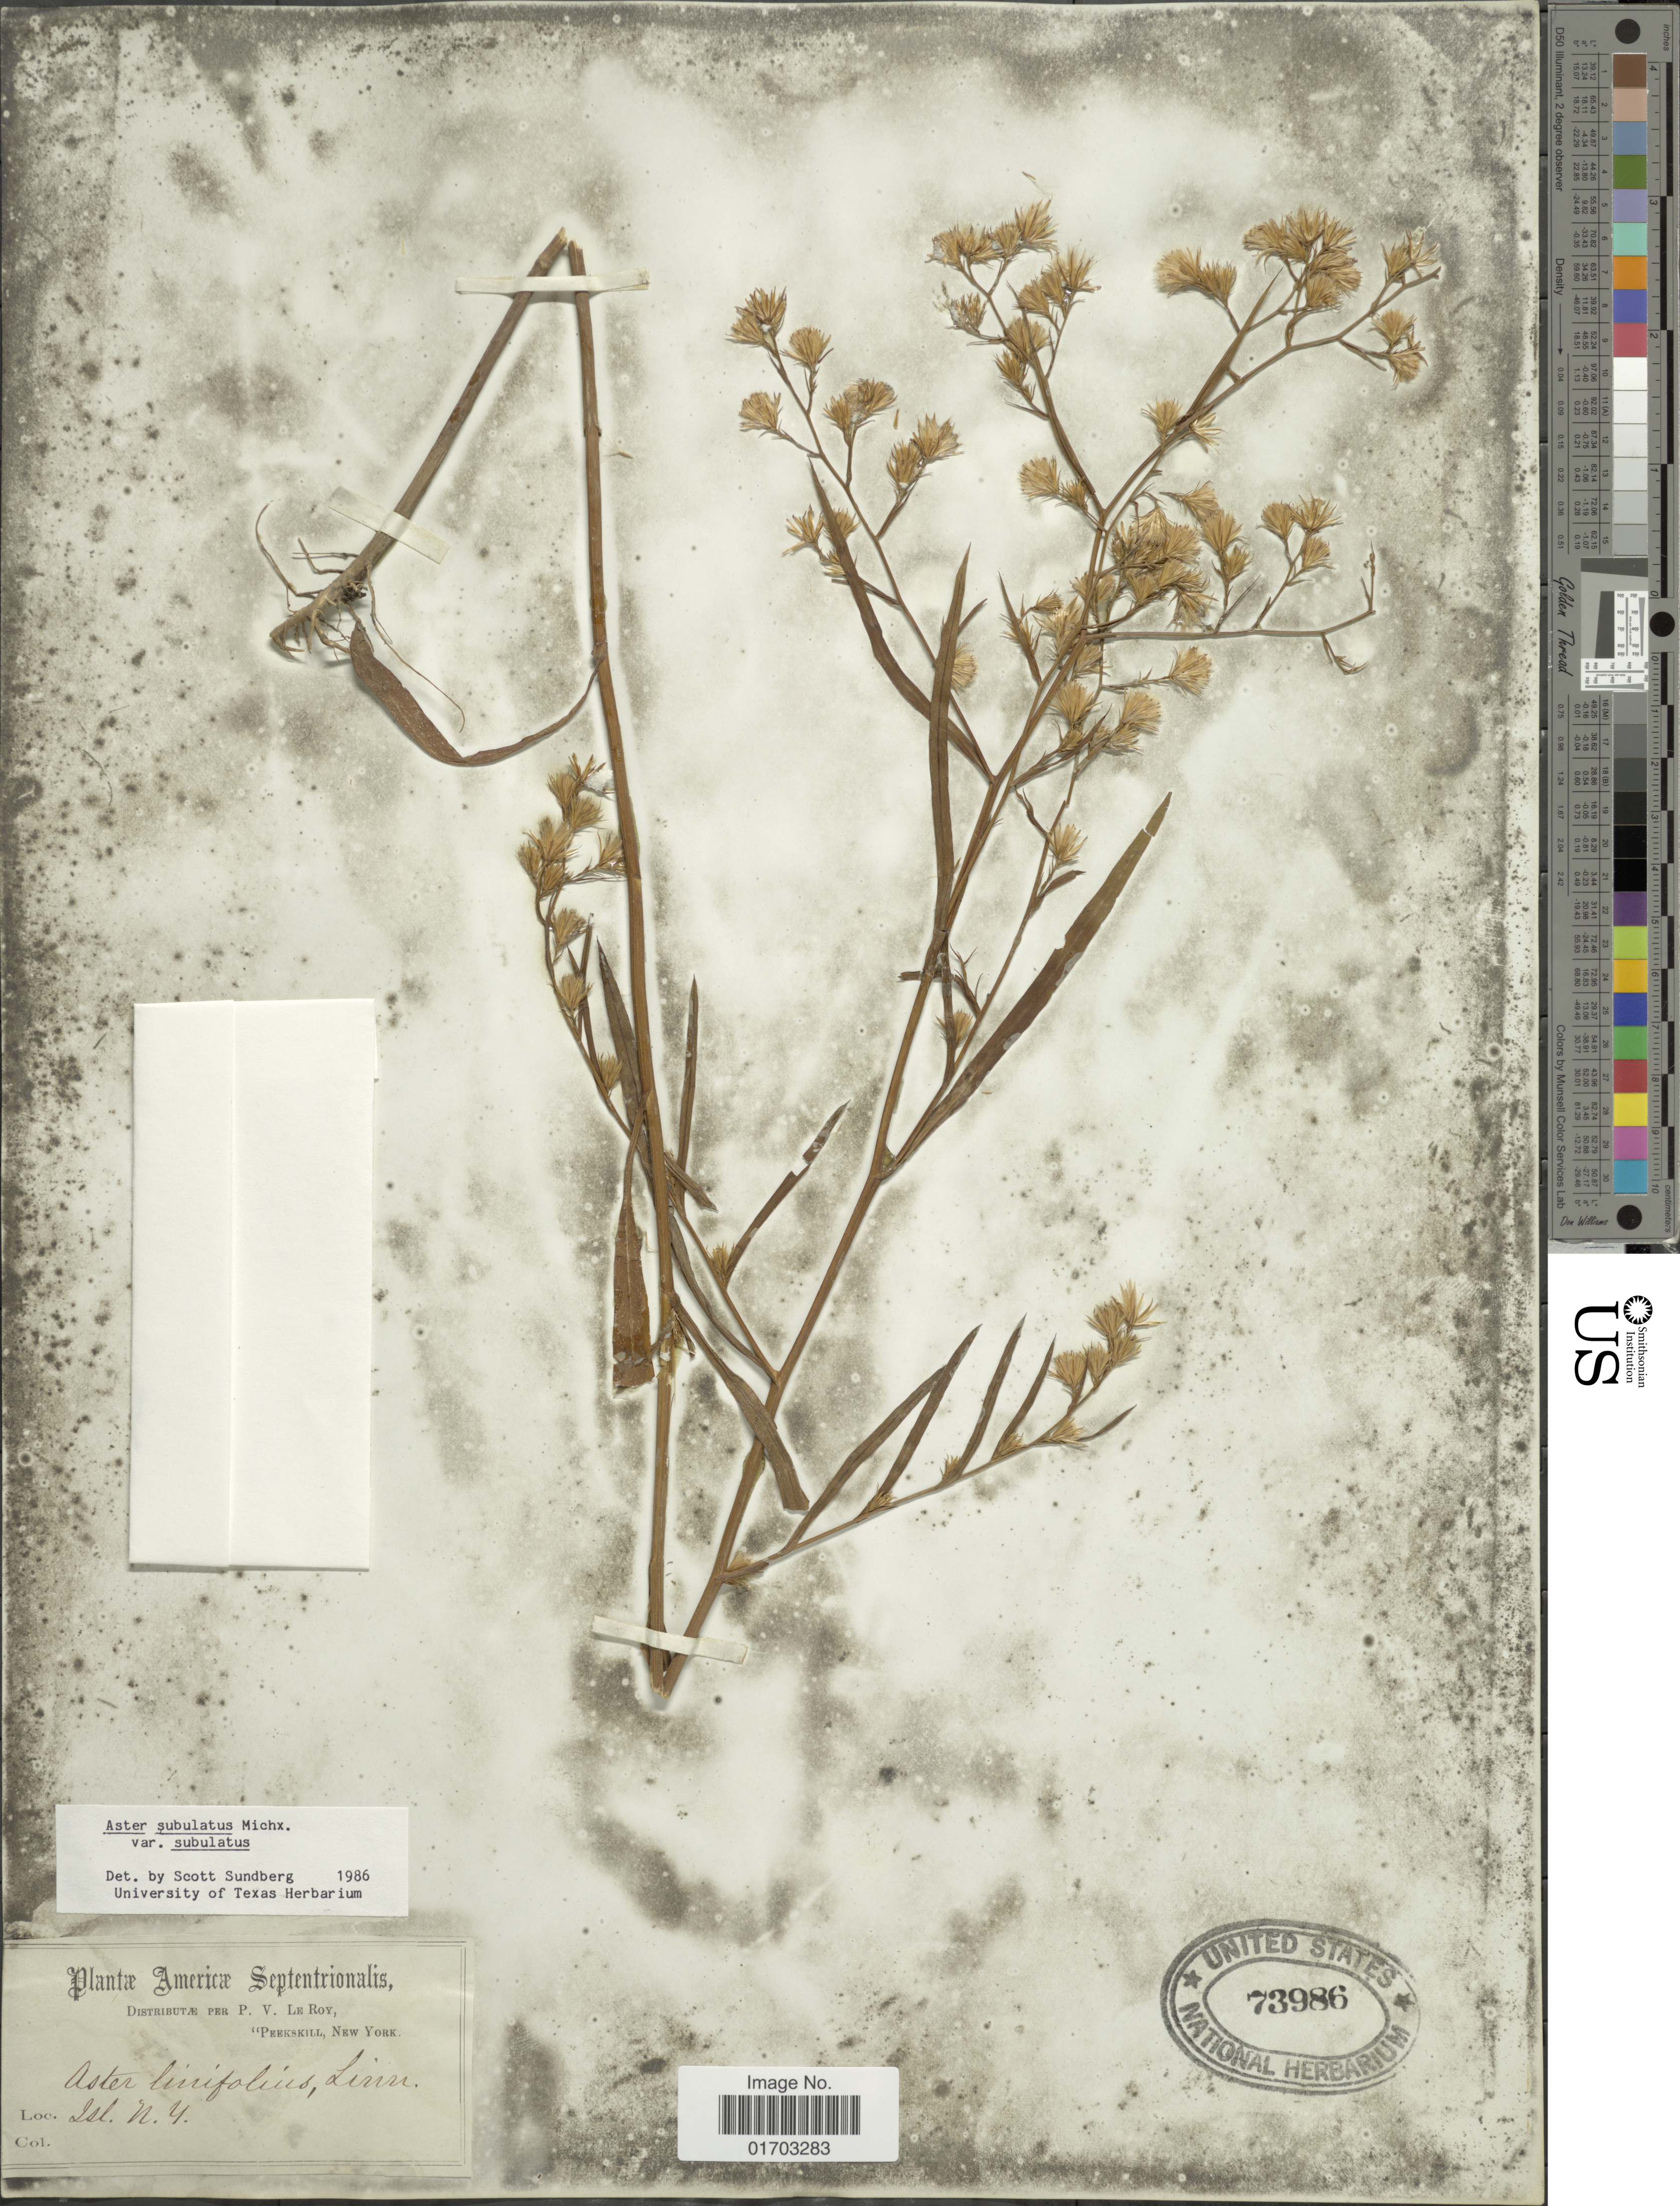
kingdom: Plantae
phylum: Tracheophyta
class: Magnoliopsida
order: Asterales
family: Asteraceae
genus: Symphyotrichum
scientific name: Symphyotrichum subulatum var. subulatum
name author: (Michx.) G.L. Nesom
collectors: P. Le Roy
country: United States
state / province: New York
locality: Peekskill, Isl. N. 4.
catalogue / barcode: US 73986